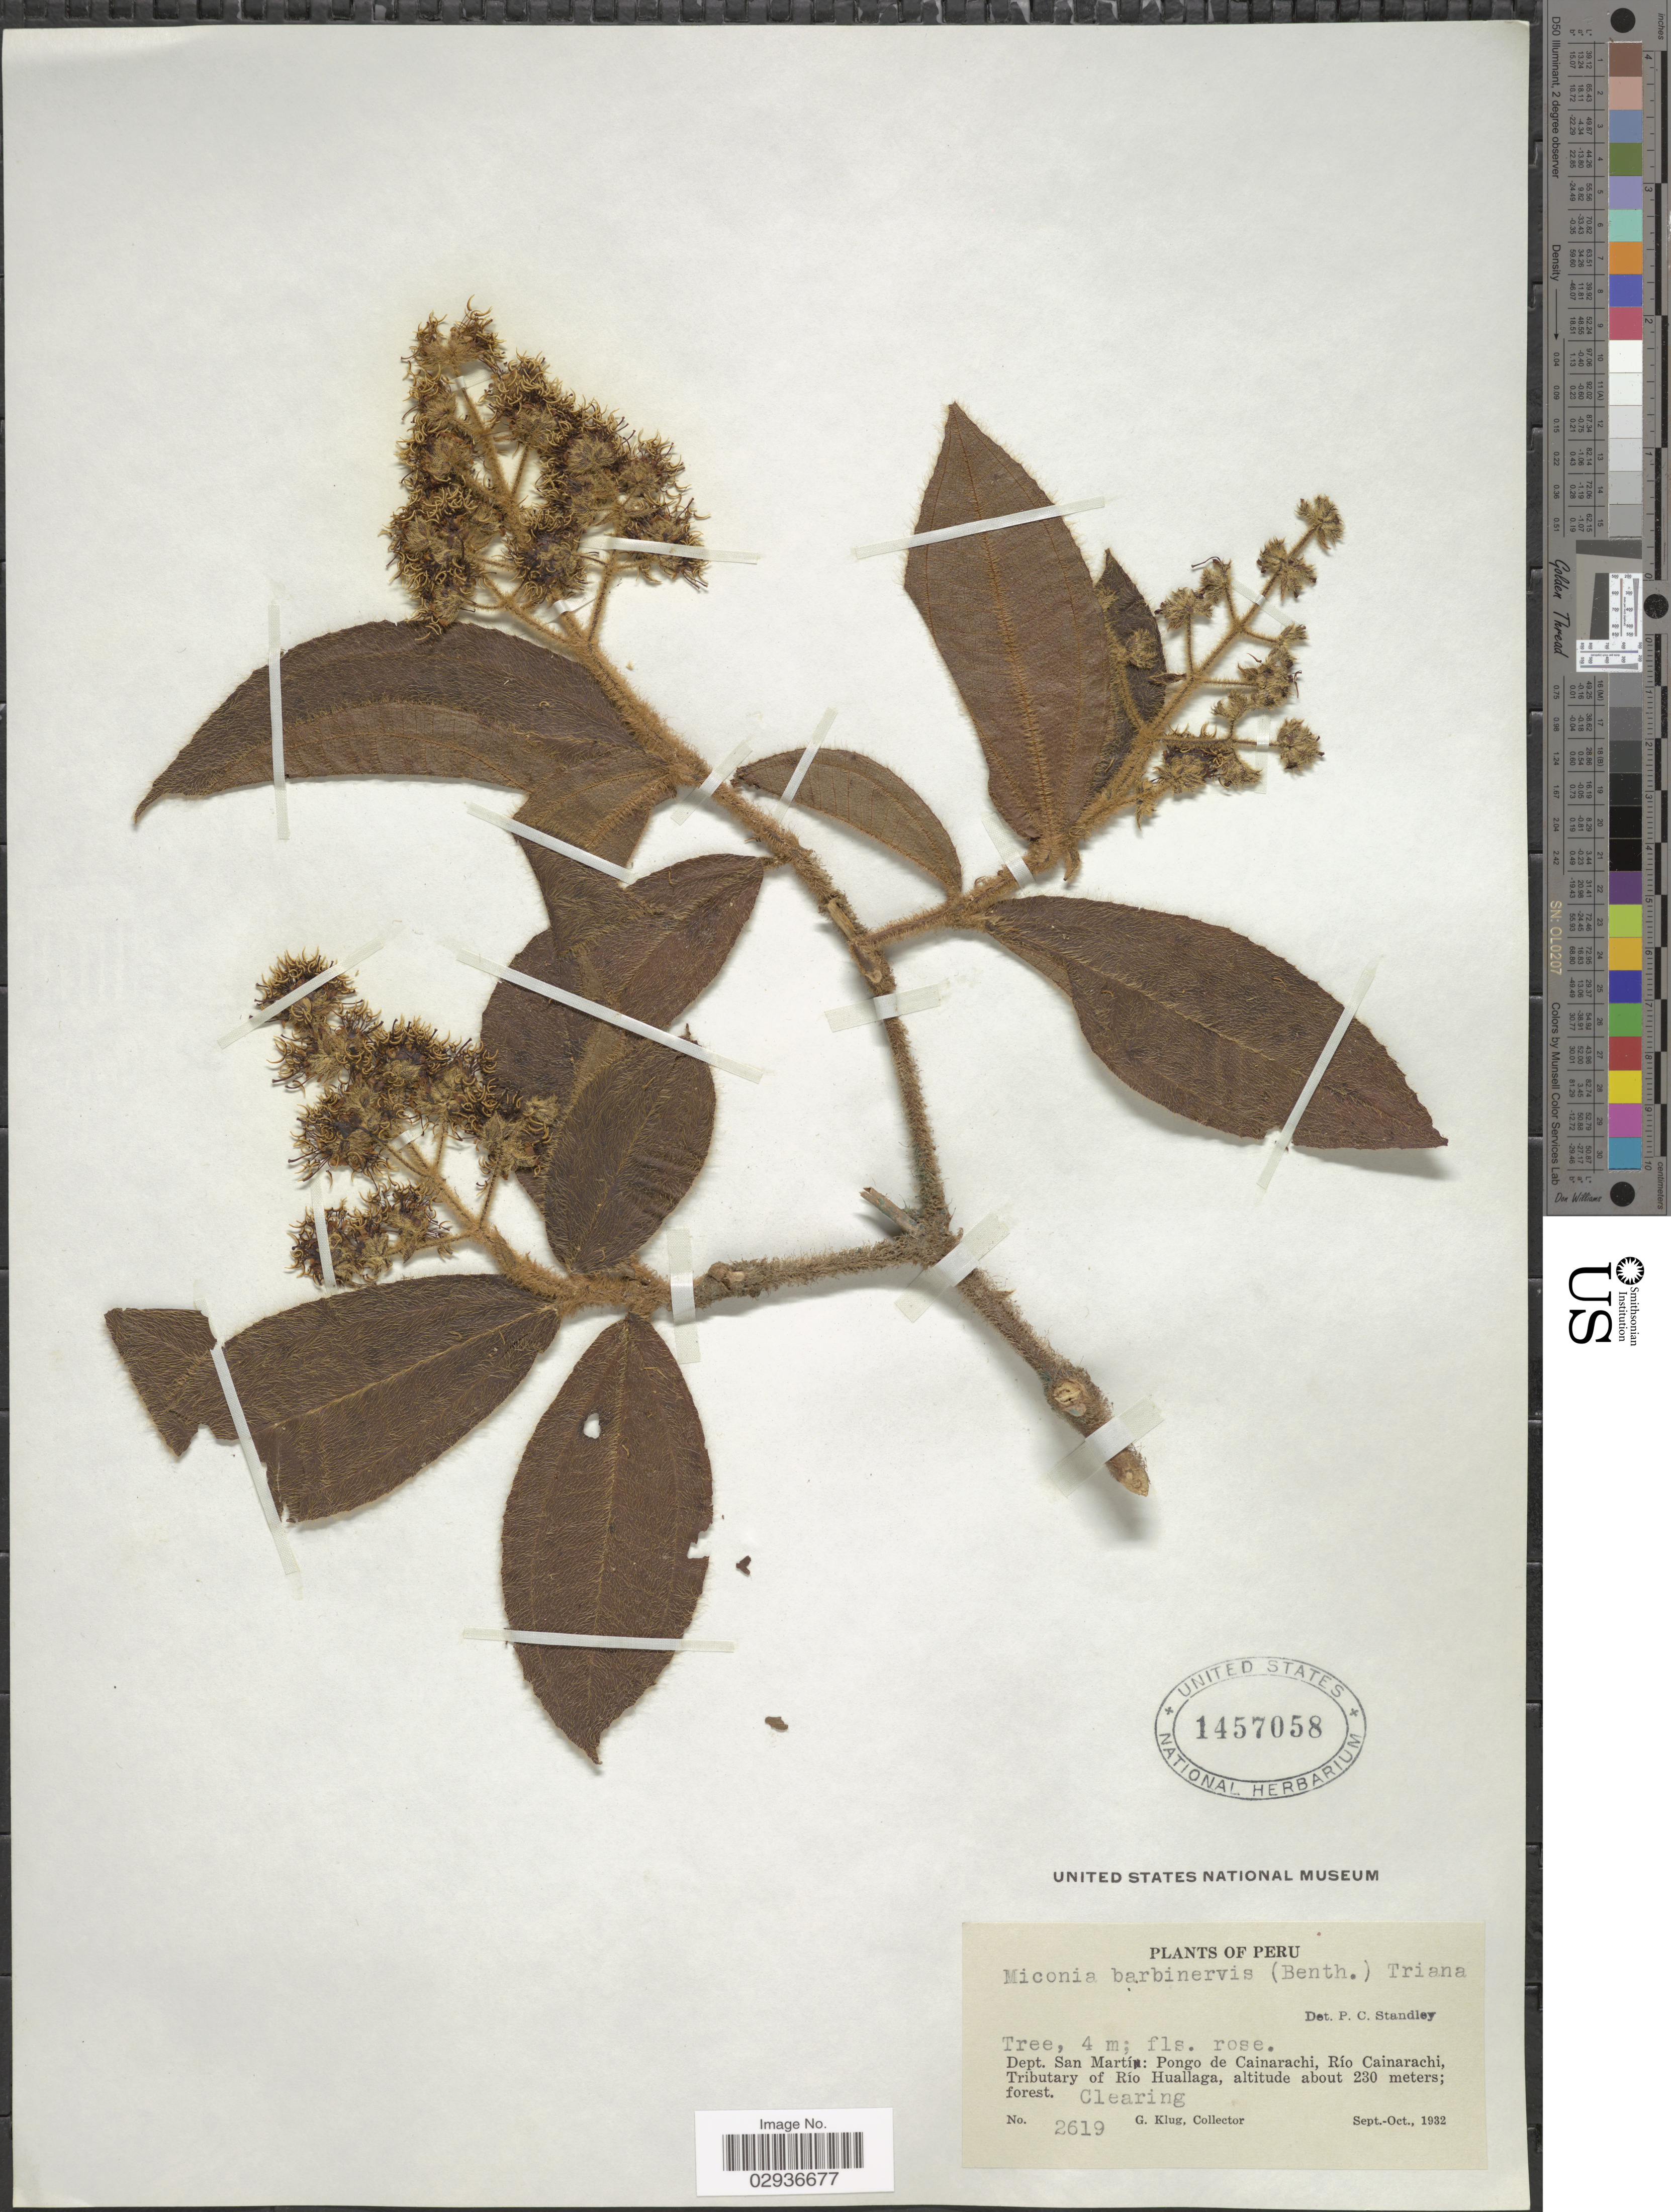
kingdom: Plantae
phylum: Tracheophyta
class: Magnoliopsida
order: Myrtales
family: Melastomataceae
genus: Miconia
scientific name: Miconia barbinervis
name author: (Benth.) Triana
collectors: G. Klug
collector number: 2619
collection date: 1932-09/1932-10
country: Peru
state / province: San Martín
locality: Dept. San Martín: Pongo de Cainarachi, Río Cainarachi, Tributary of Río Huallaga.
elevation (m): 230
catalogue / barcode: US 1457058